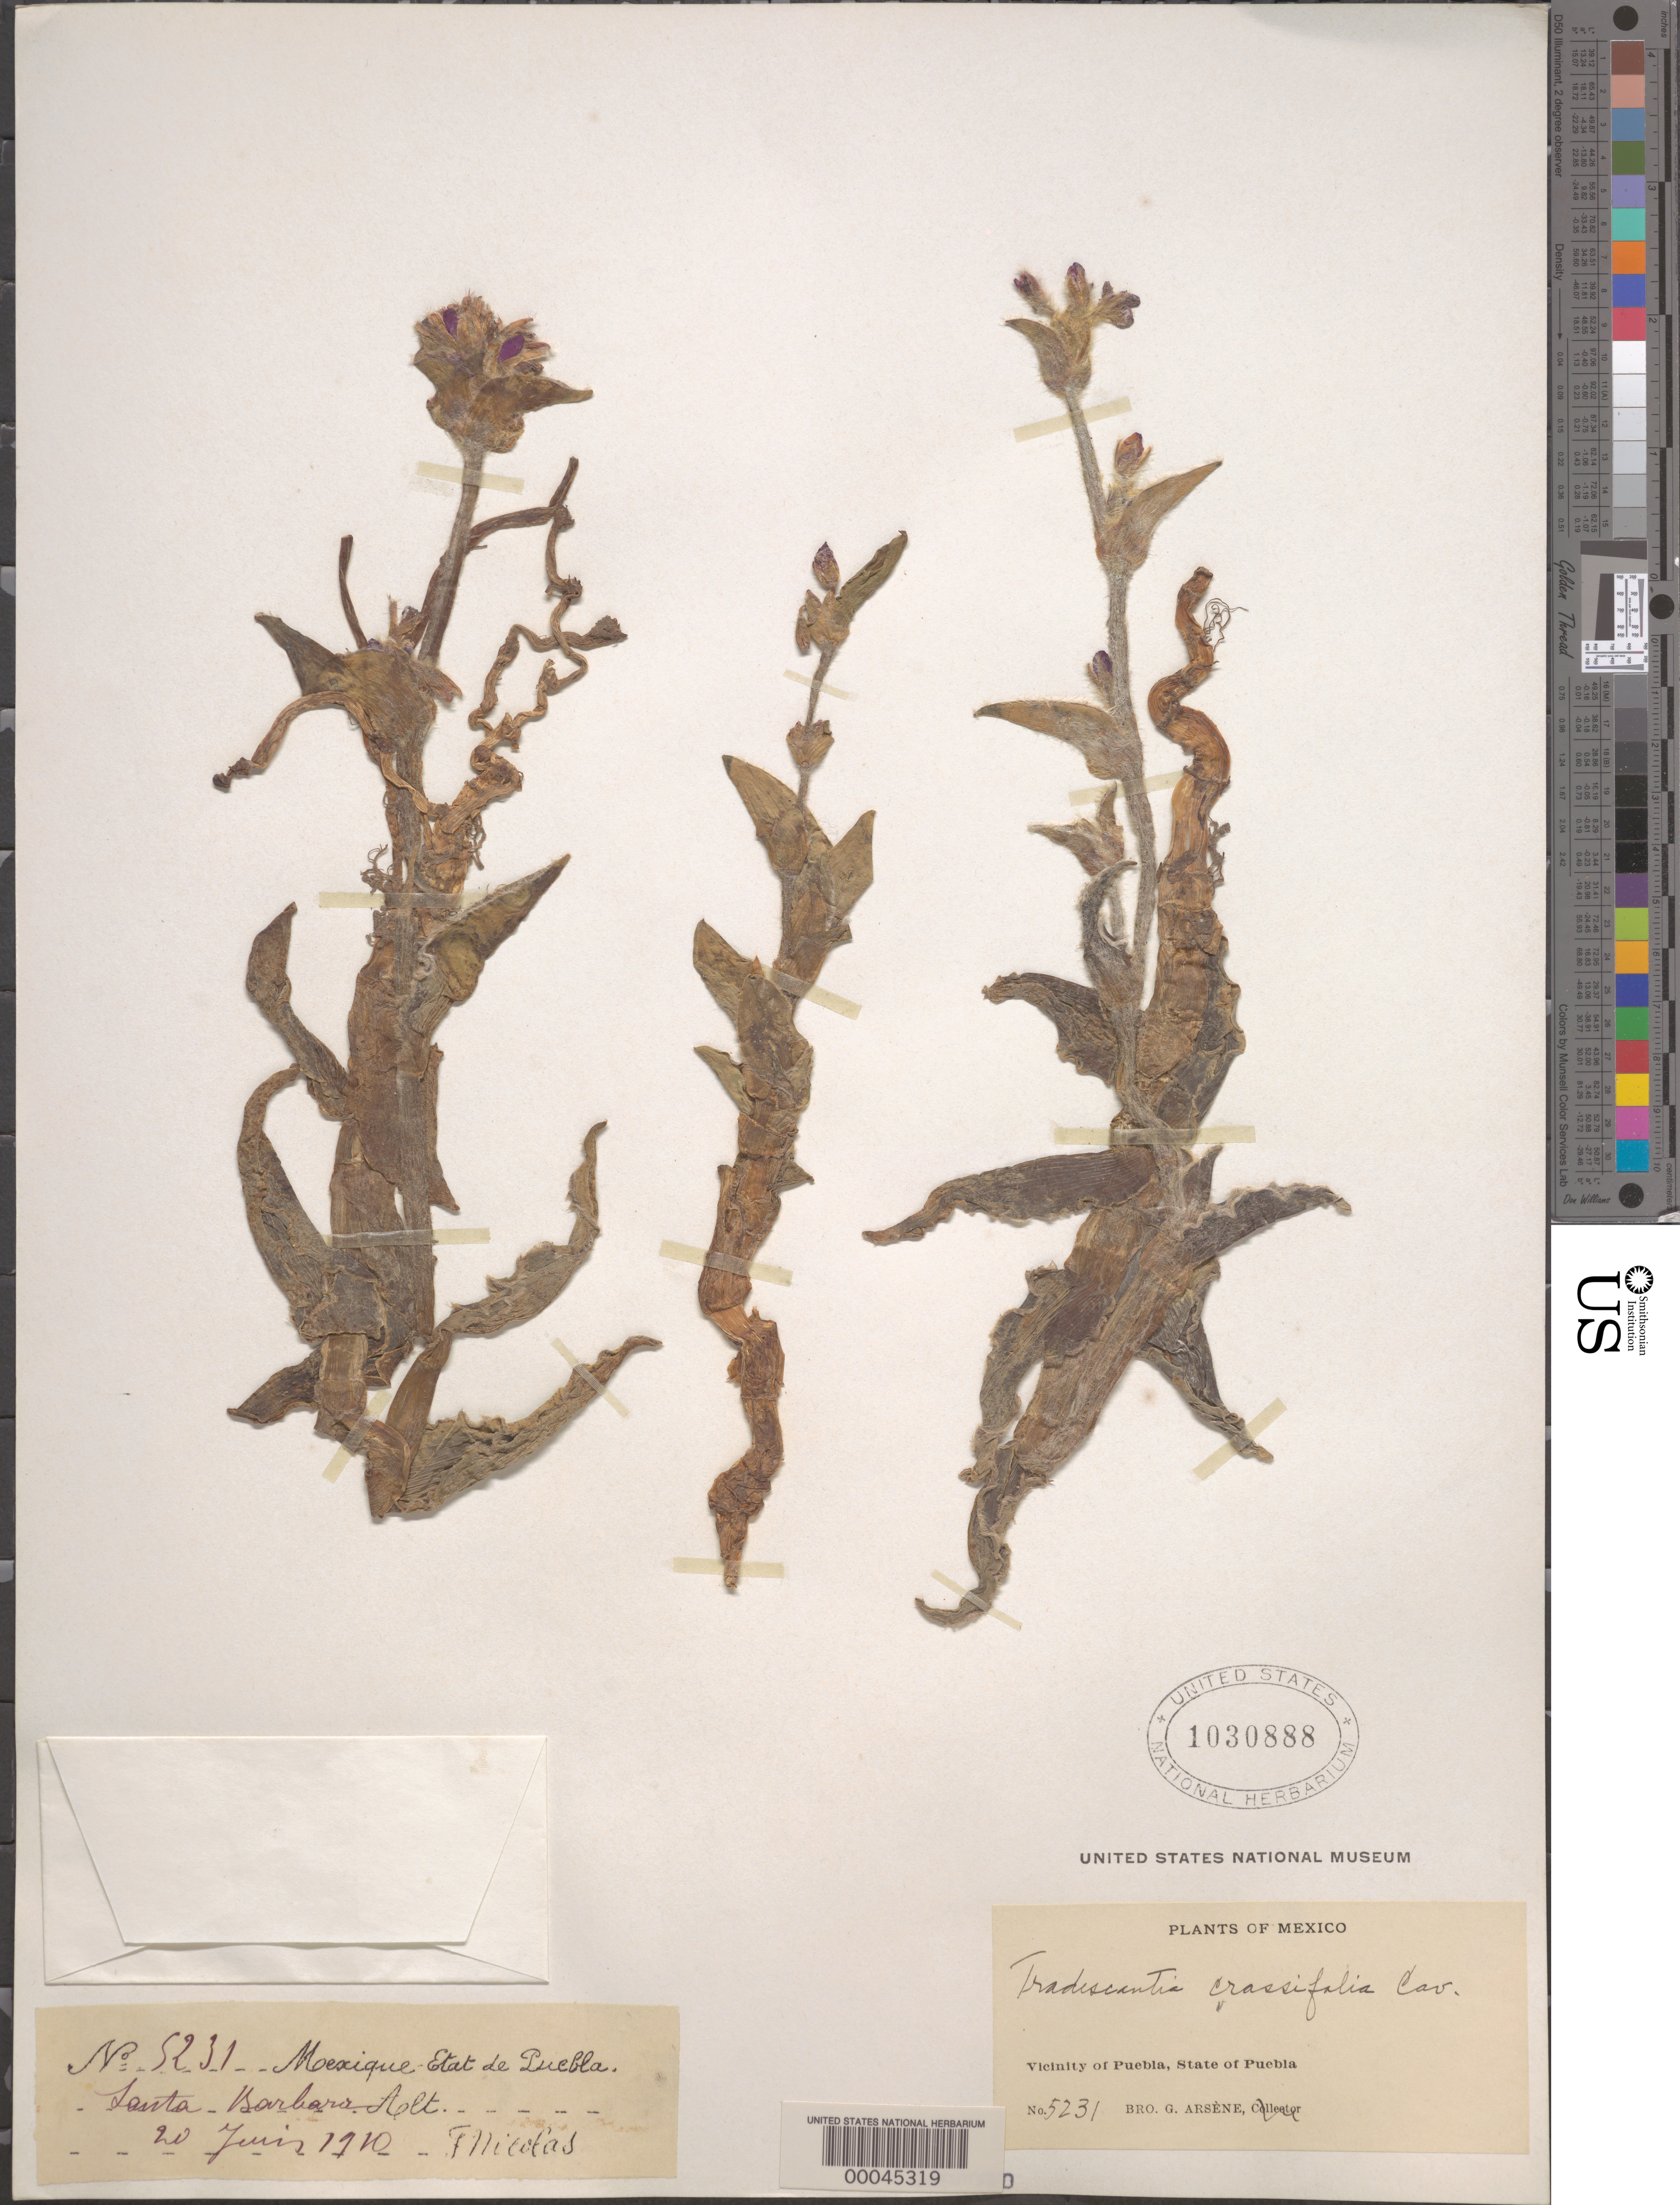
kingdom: Plantae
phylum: Tracheophyta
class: Liliopsida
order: Commelinales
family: Commelinaceae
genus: Tradescantia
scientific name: Tradescantia crassifolia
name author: Cav.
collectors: Bro. G. Arsène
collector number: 5231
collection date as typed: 20 Jun 1910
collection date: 1910-06-20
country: Mexico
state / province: Puebla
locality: Santa barbara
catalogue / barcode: US 1030888